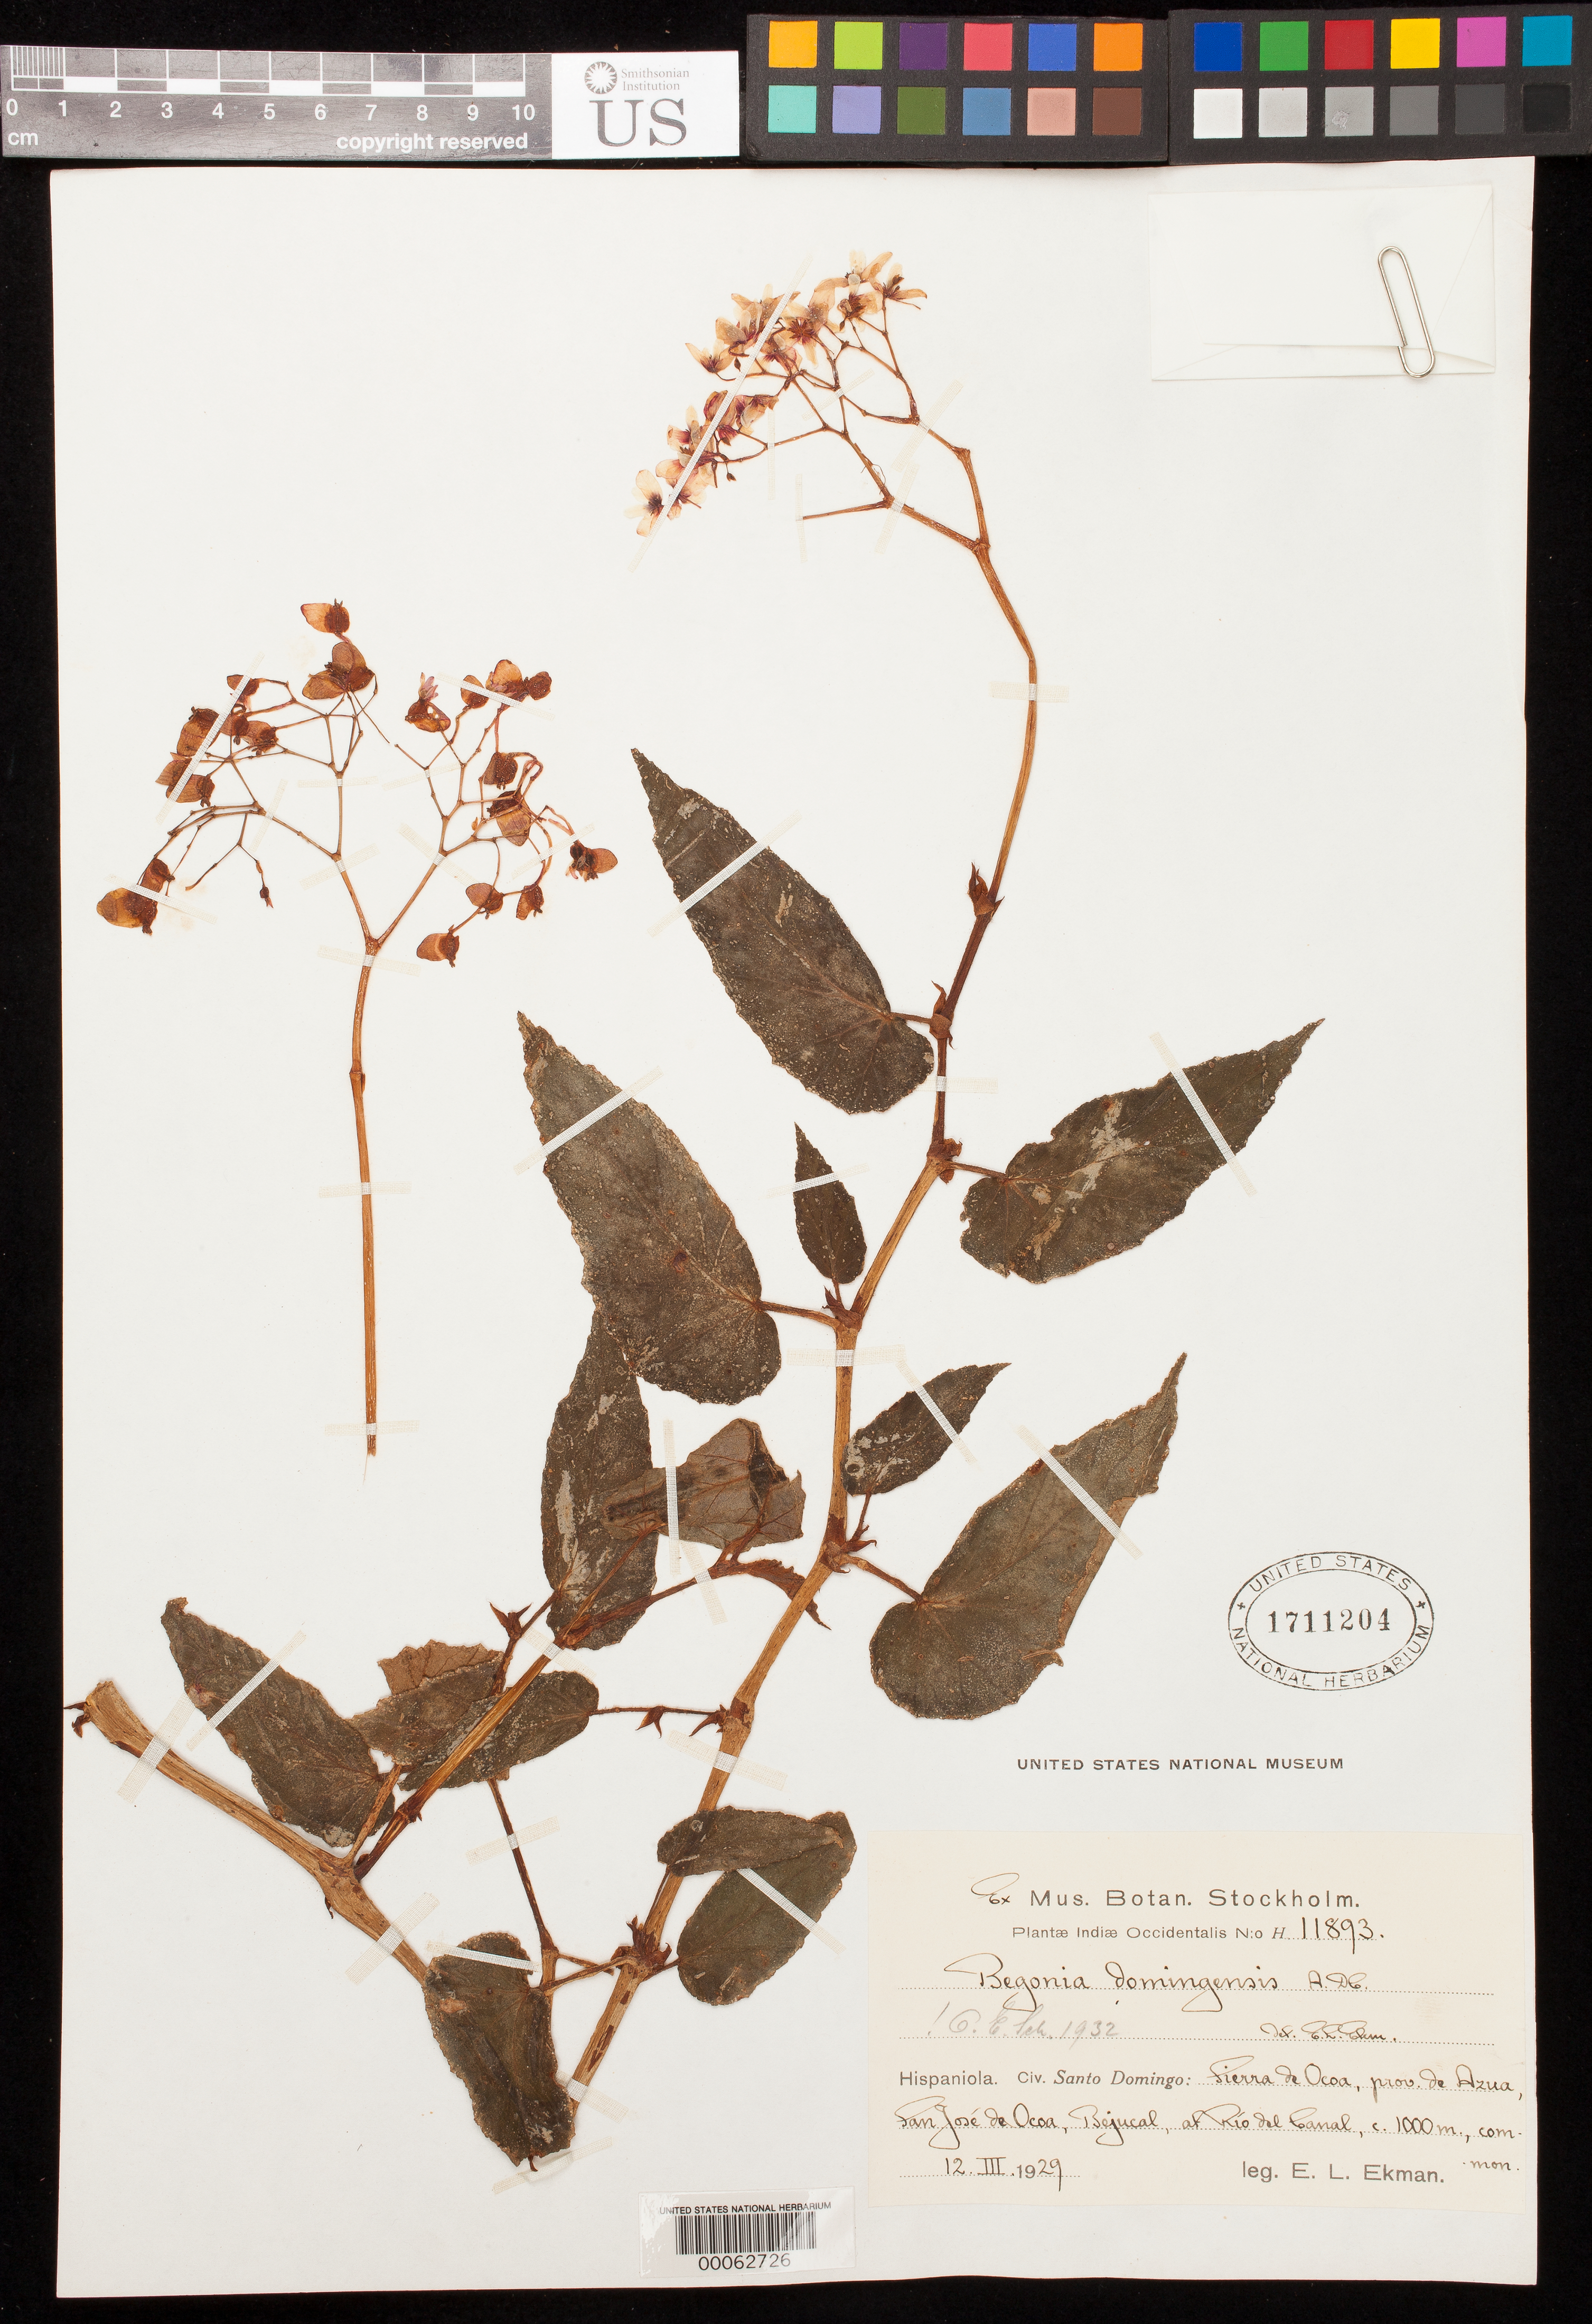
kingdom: Plantae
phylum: Tracheophyta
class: Magnoliopsida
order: Cucurbitales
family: Begoniaceae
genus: Begonia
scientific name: Begonia domingensis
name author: A. DC.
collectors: E. L. Ekman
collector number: H11893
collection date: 1929-03-12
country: Dominican Republic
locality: Indiæ Occidentalis. Hispaniola. Civ. Santo Domingo: Sierra de Ocoa, prov. de Azua, San José de Ocoa, Bejucal, al Río del Canal.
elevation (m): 1000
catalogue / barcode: US 1711204